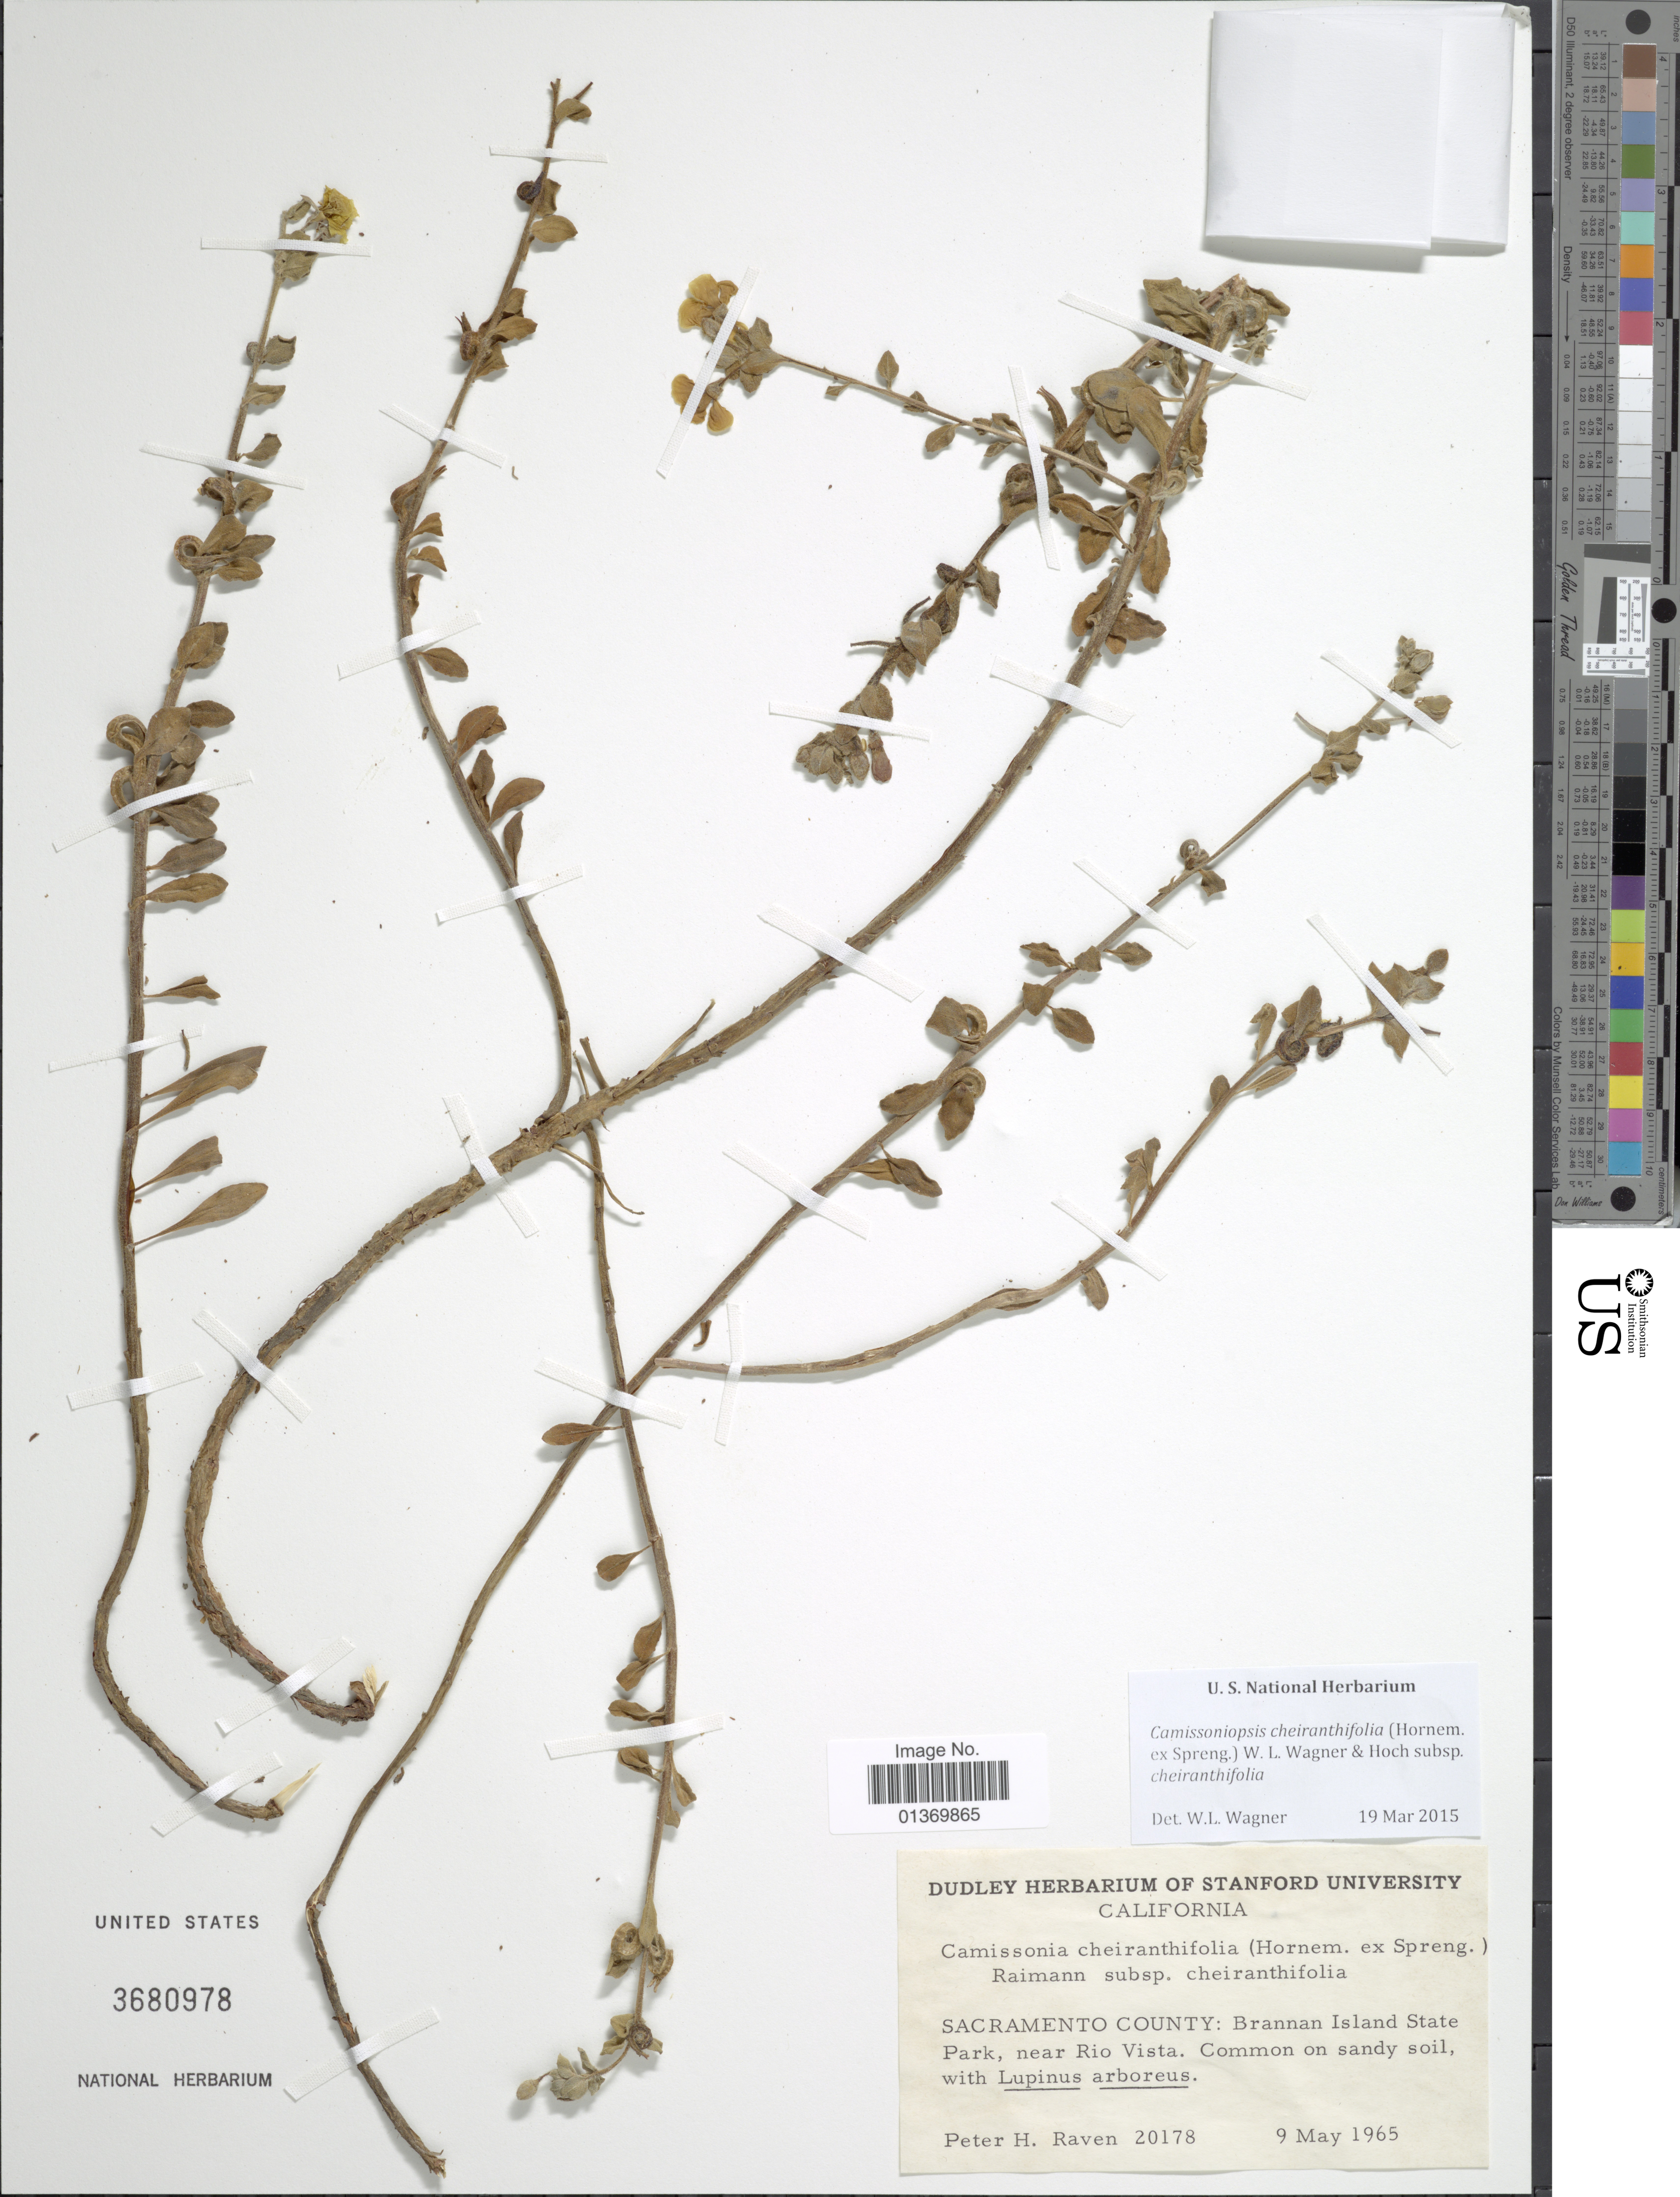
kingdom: Plantae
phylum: Tracheophyta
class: Magnoliopsida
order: Myrtales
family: Onagraceae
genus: Camissoniopsis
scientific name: Camissoniopsis cheiranthifolia subsp. cheiranthifolia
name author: (Hornem. ex Spreng.) W.L. Wagner & Hoch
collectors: P. H. Raven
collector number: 20178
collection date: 1965-05-09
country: United States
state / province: California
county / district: Sacramento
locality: Sacramento County: Brannan Island State Park, near Rio Vista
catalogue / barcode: US 3680978